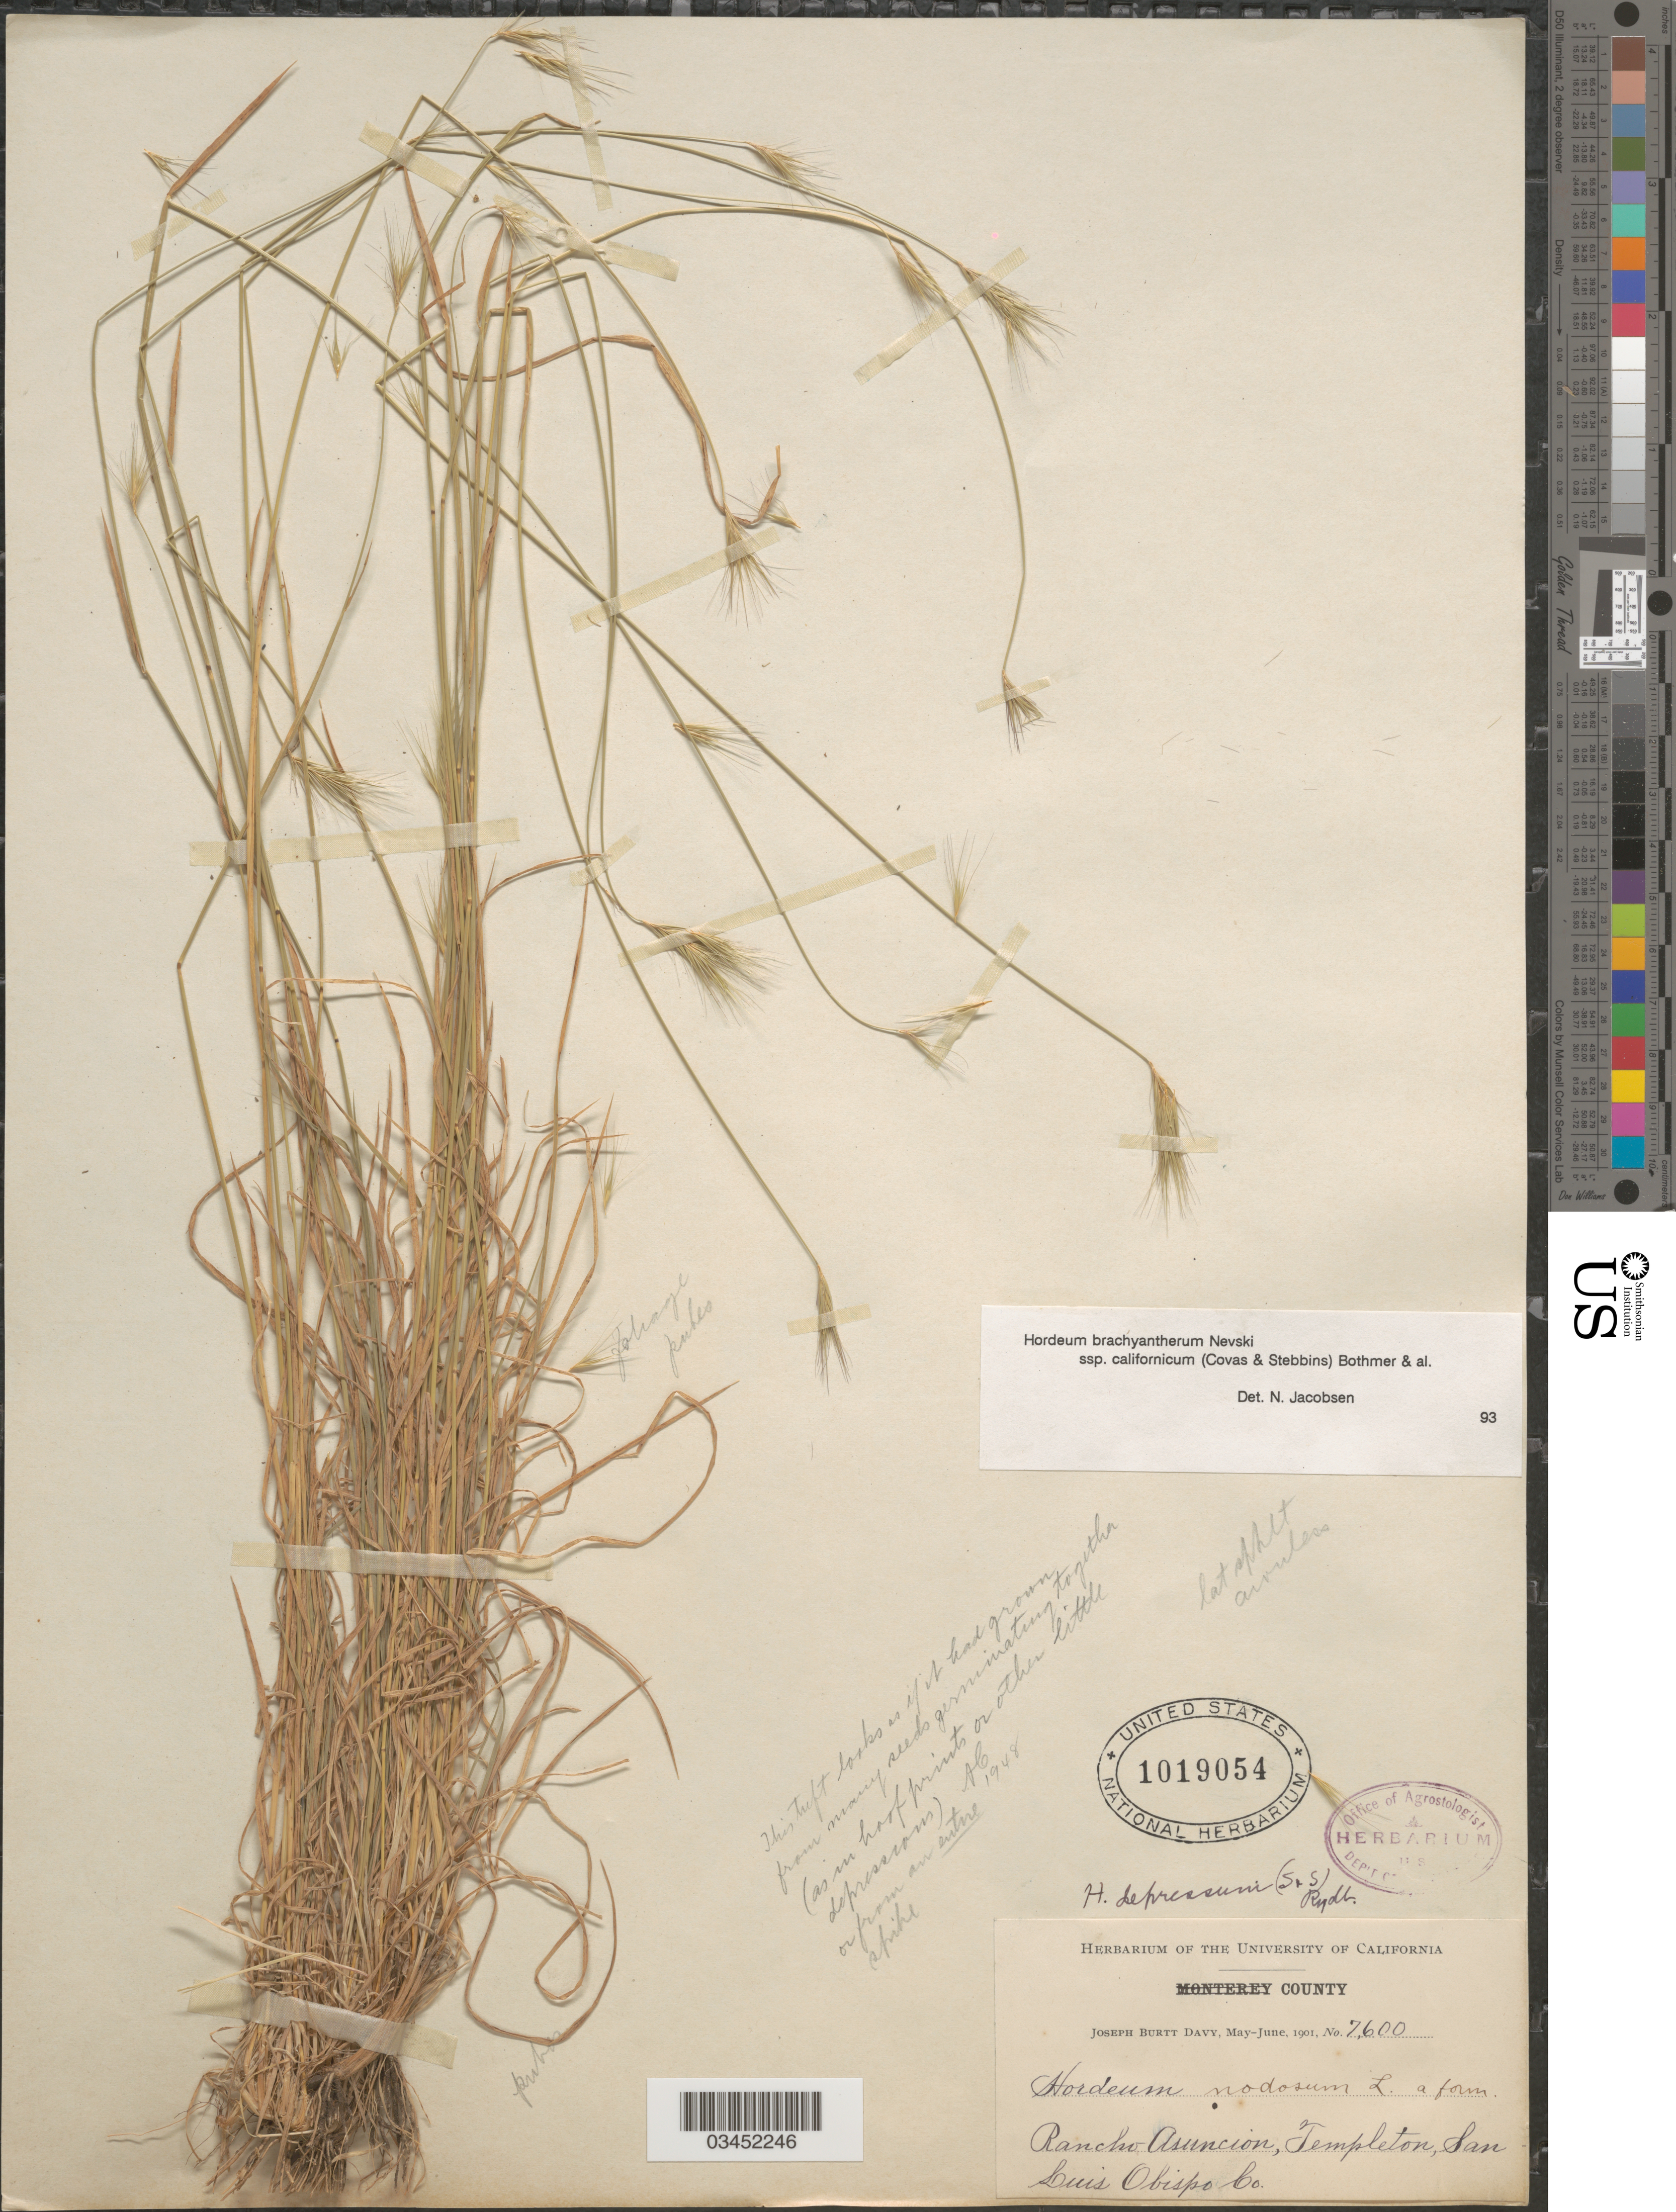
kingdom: Plantae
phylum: Tracheophyta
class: Liliopsida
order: Poales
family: Poaceae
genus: Hordeum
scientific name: Hordeum brachyantherum subsp. californicum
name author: (Covas & Stebbins) Bothmer et al.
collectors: J. Burtt Davy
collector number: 7600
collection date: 1901-05/1901-06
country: United States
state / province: California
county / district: San Luis Obispo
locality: Rancho Asuncion, Templeton, San Luis Obispo Co.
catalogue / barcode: US 1019054